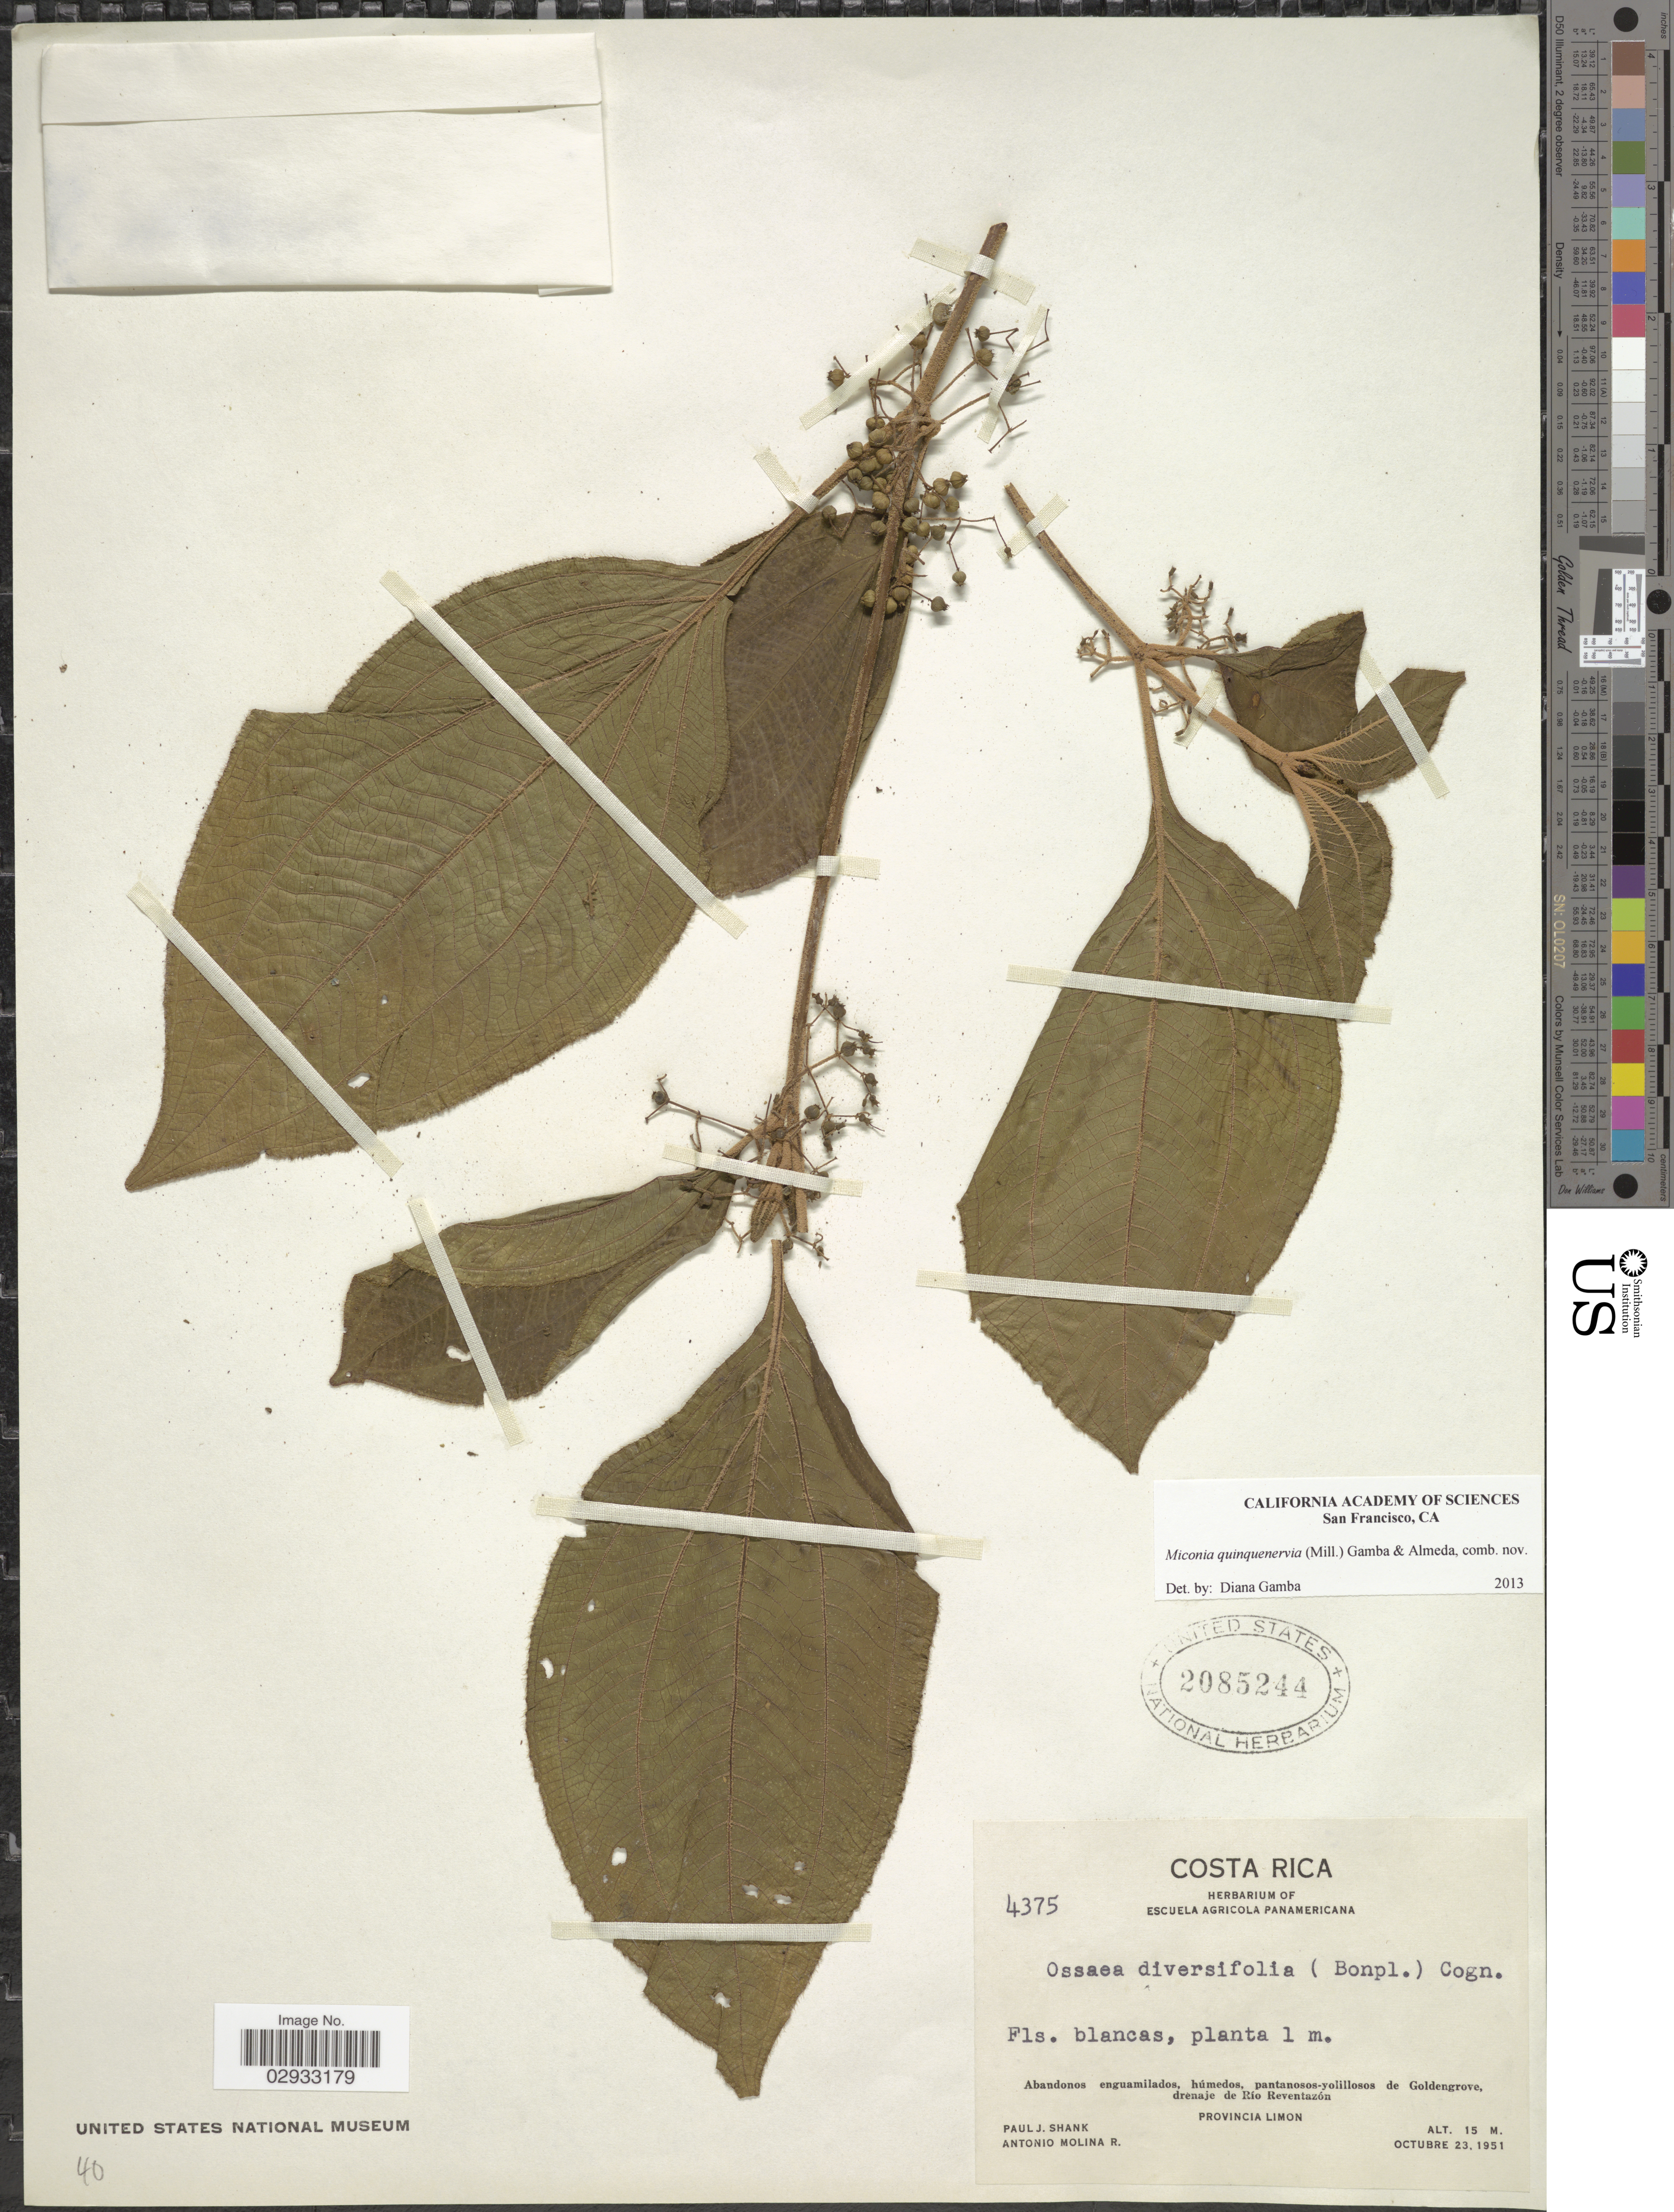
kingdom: Plantae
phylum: Tracheophyta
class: Magnoliopsida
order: Myrtales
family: Melastomataceae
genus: Miconia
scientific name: Miconia quinquenervia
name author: (Mill.) Gamba & Almeda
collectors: P. J. Shank & A. Molina R.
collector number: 4375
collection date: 1951-10-23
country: Costa Rica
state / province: Limón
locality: Abandonos enguamilados, húmedos, pantanosos-yolillosos de Goldengrove, drènaje de Río Reventazón. Provincia Limon.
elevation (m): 15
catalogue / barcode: US 2085244